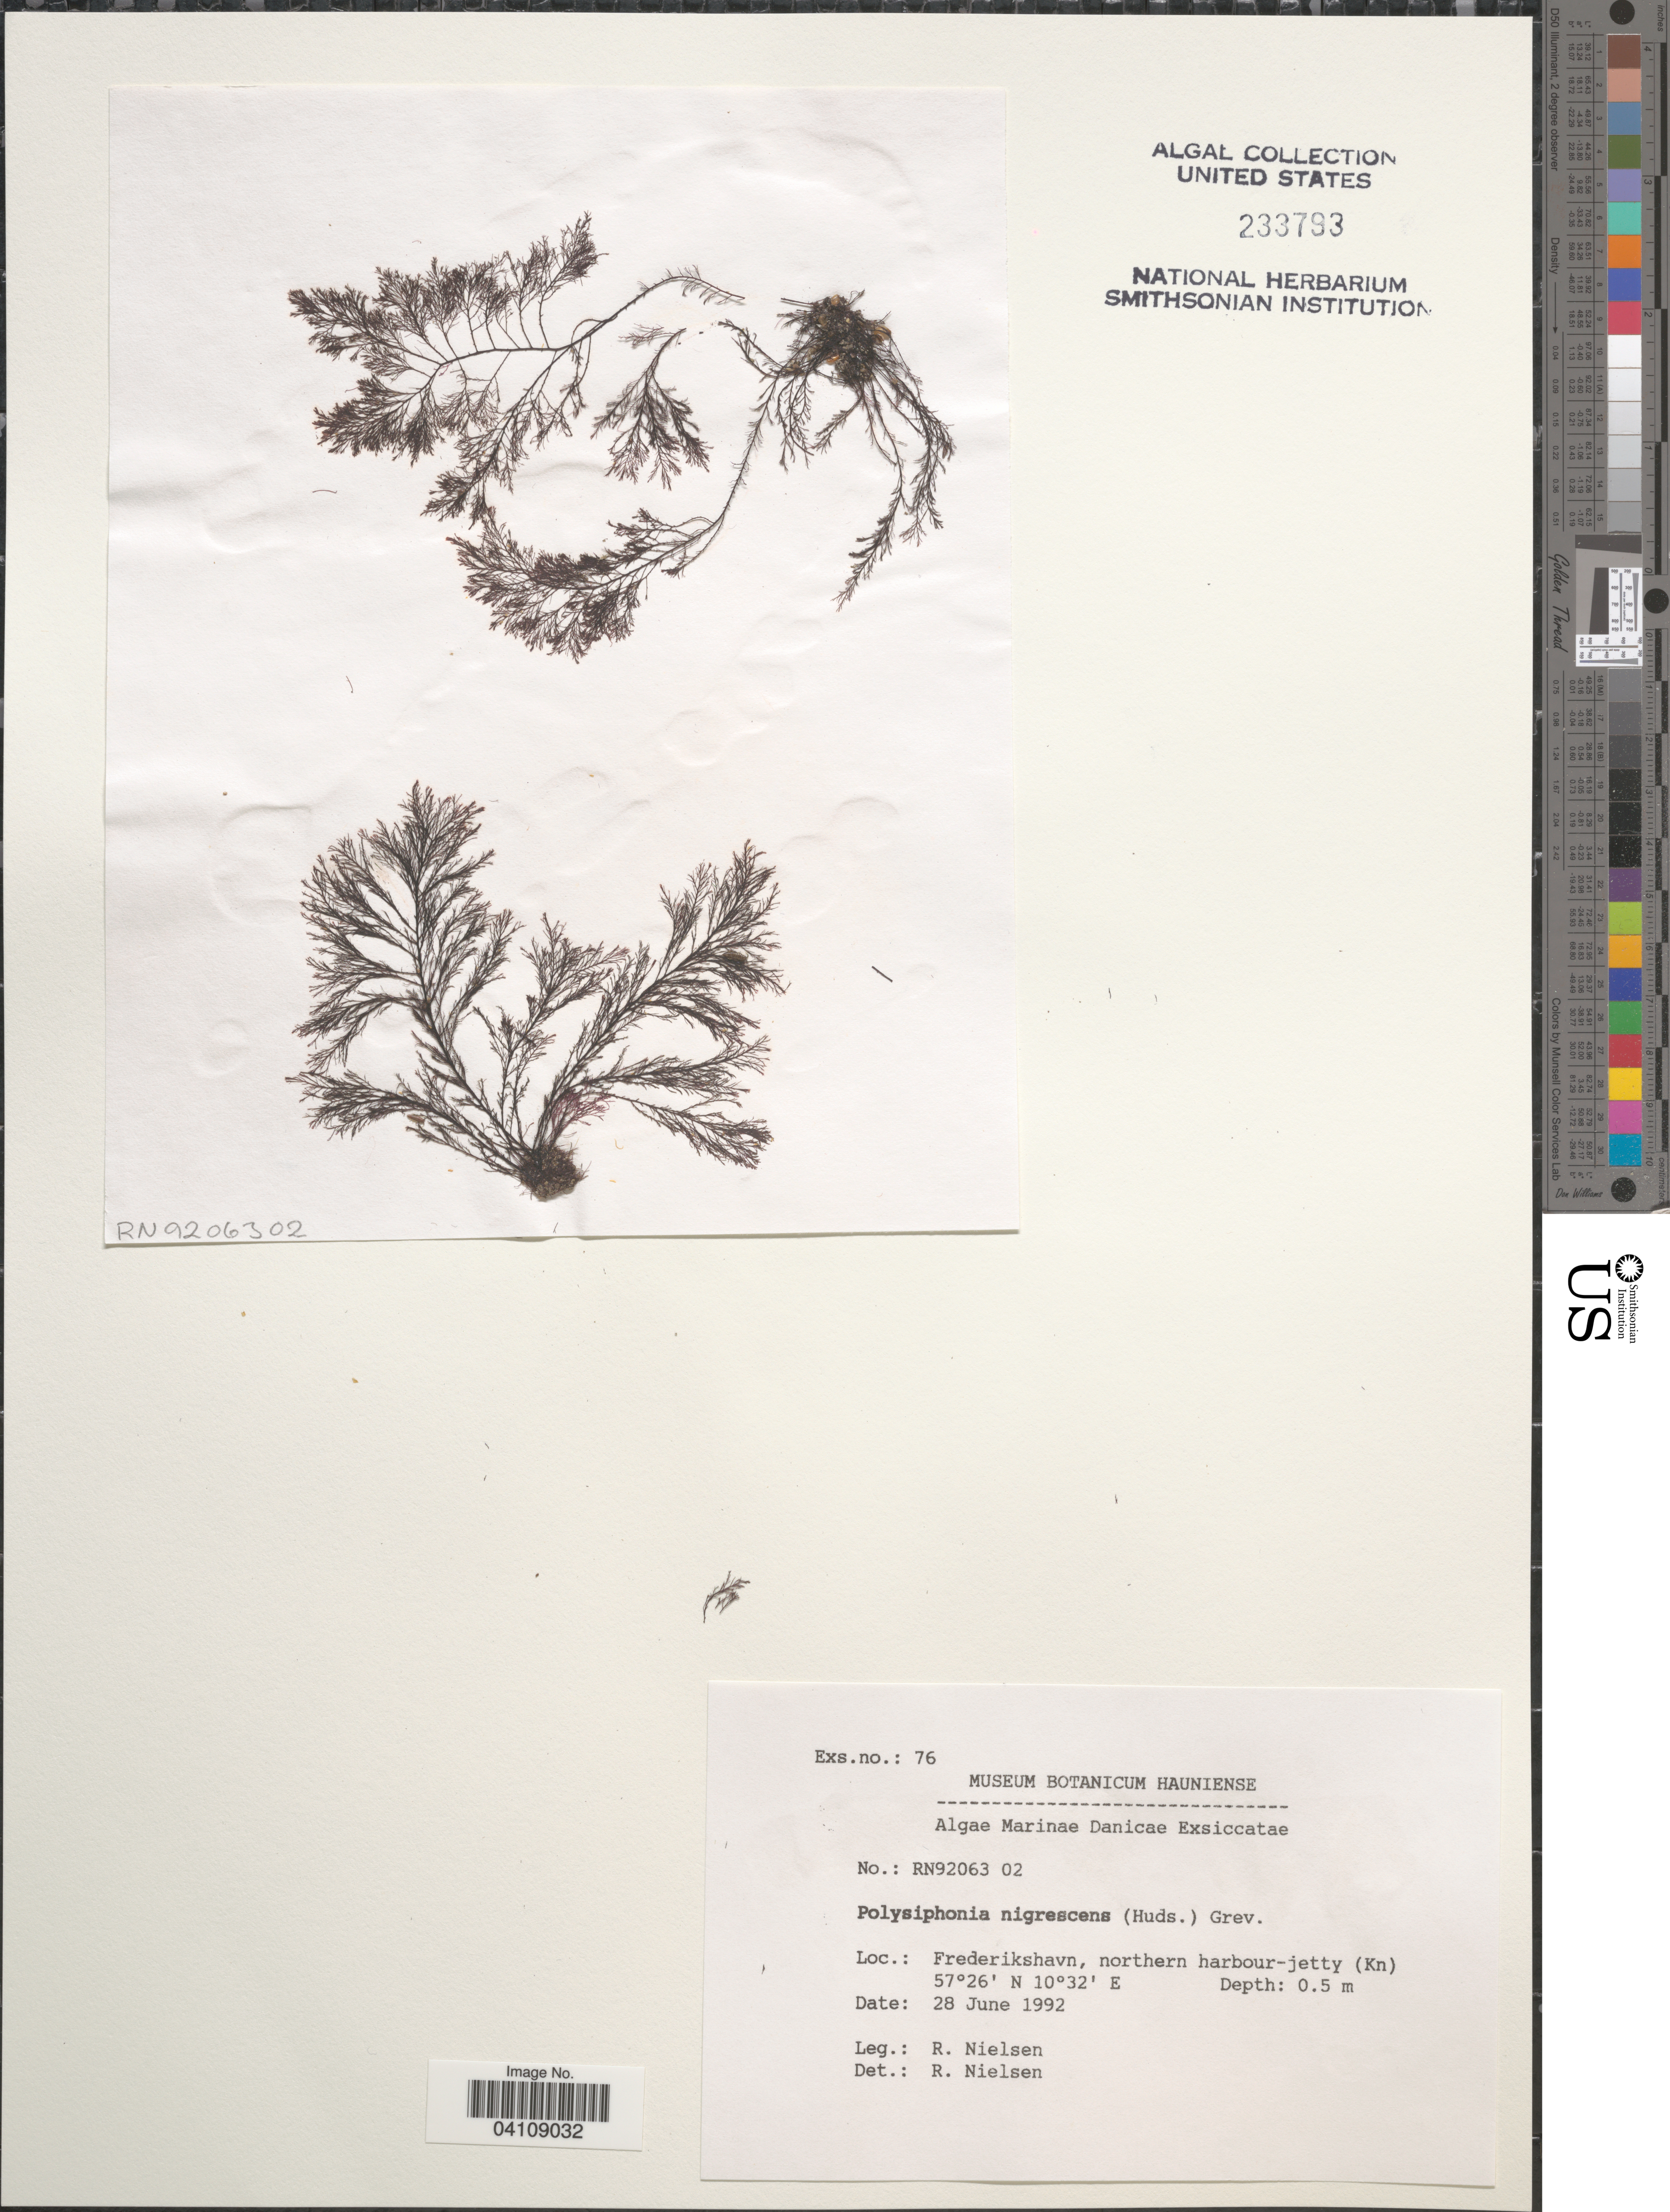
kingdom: Plantae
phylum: Rhodophyta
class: Florideophyceae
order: Ceramiales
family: Rhodomelaceae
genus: Vertebrata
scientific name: Vertebrata fucoides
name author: (Hudson) Kuntze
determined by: Algae name updating Project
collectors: R. Nielsen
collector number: RN92063 02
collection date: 1992-06-28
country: Denmark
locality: Danicae. Frederikshavn, northern harbour-jetty (Kn).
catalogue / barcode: US 233793